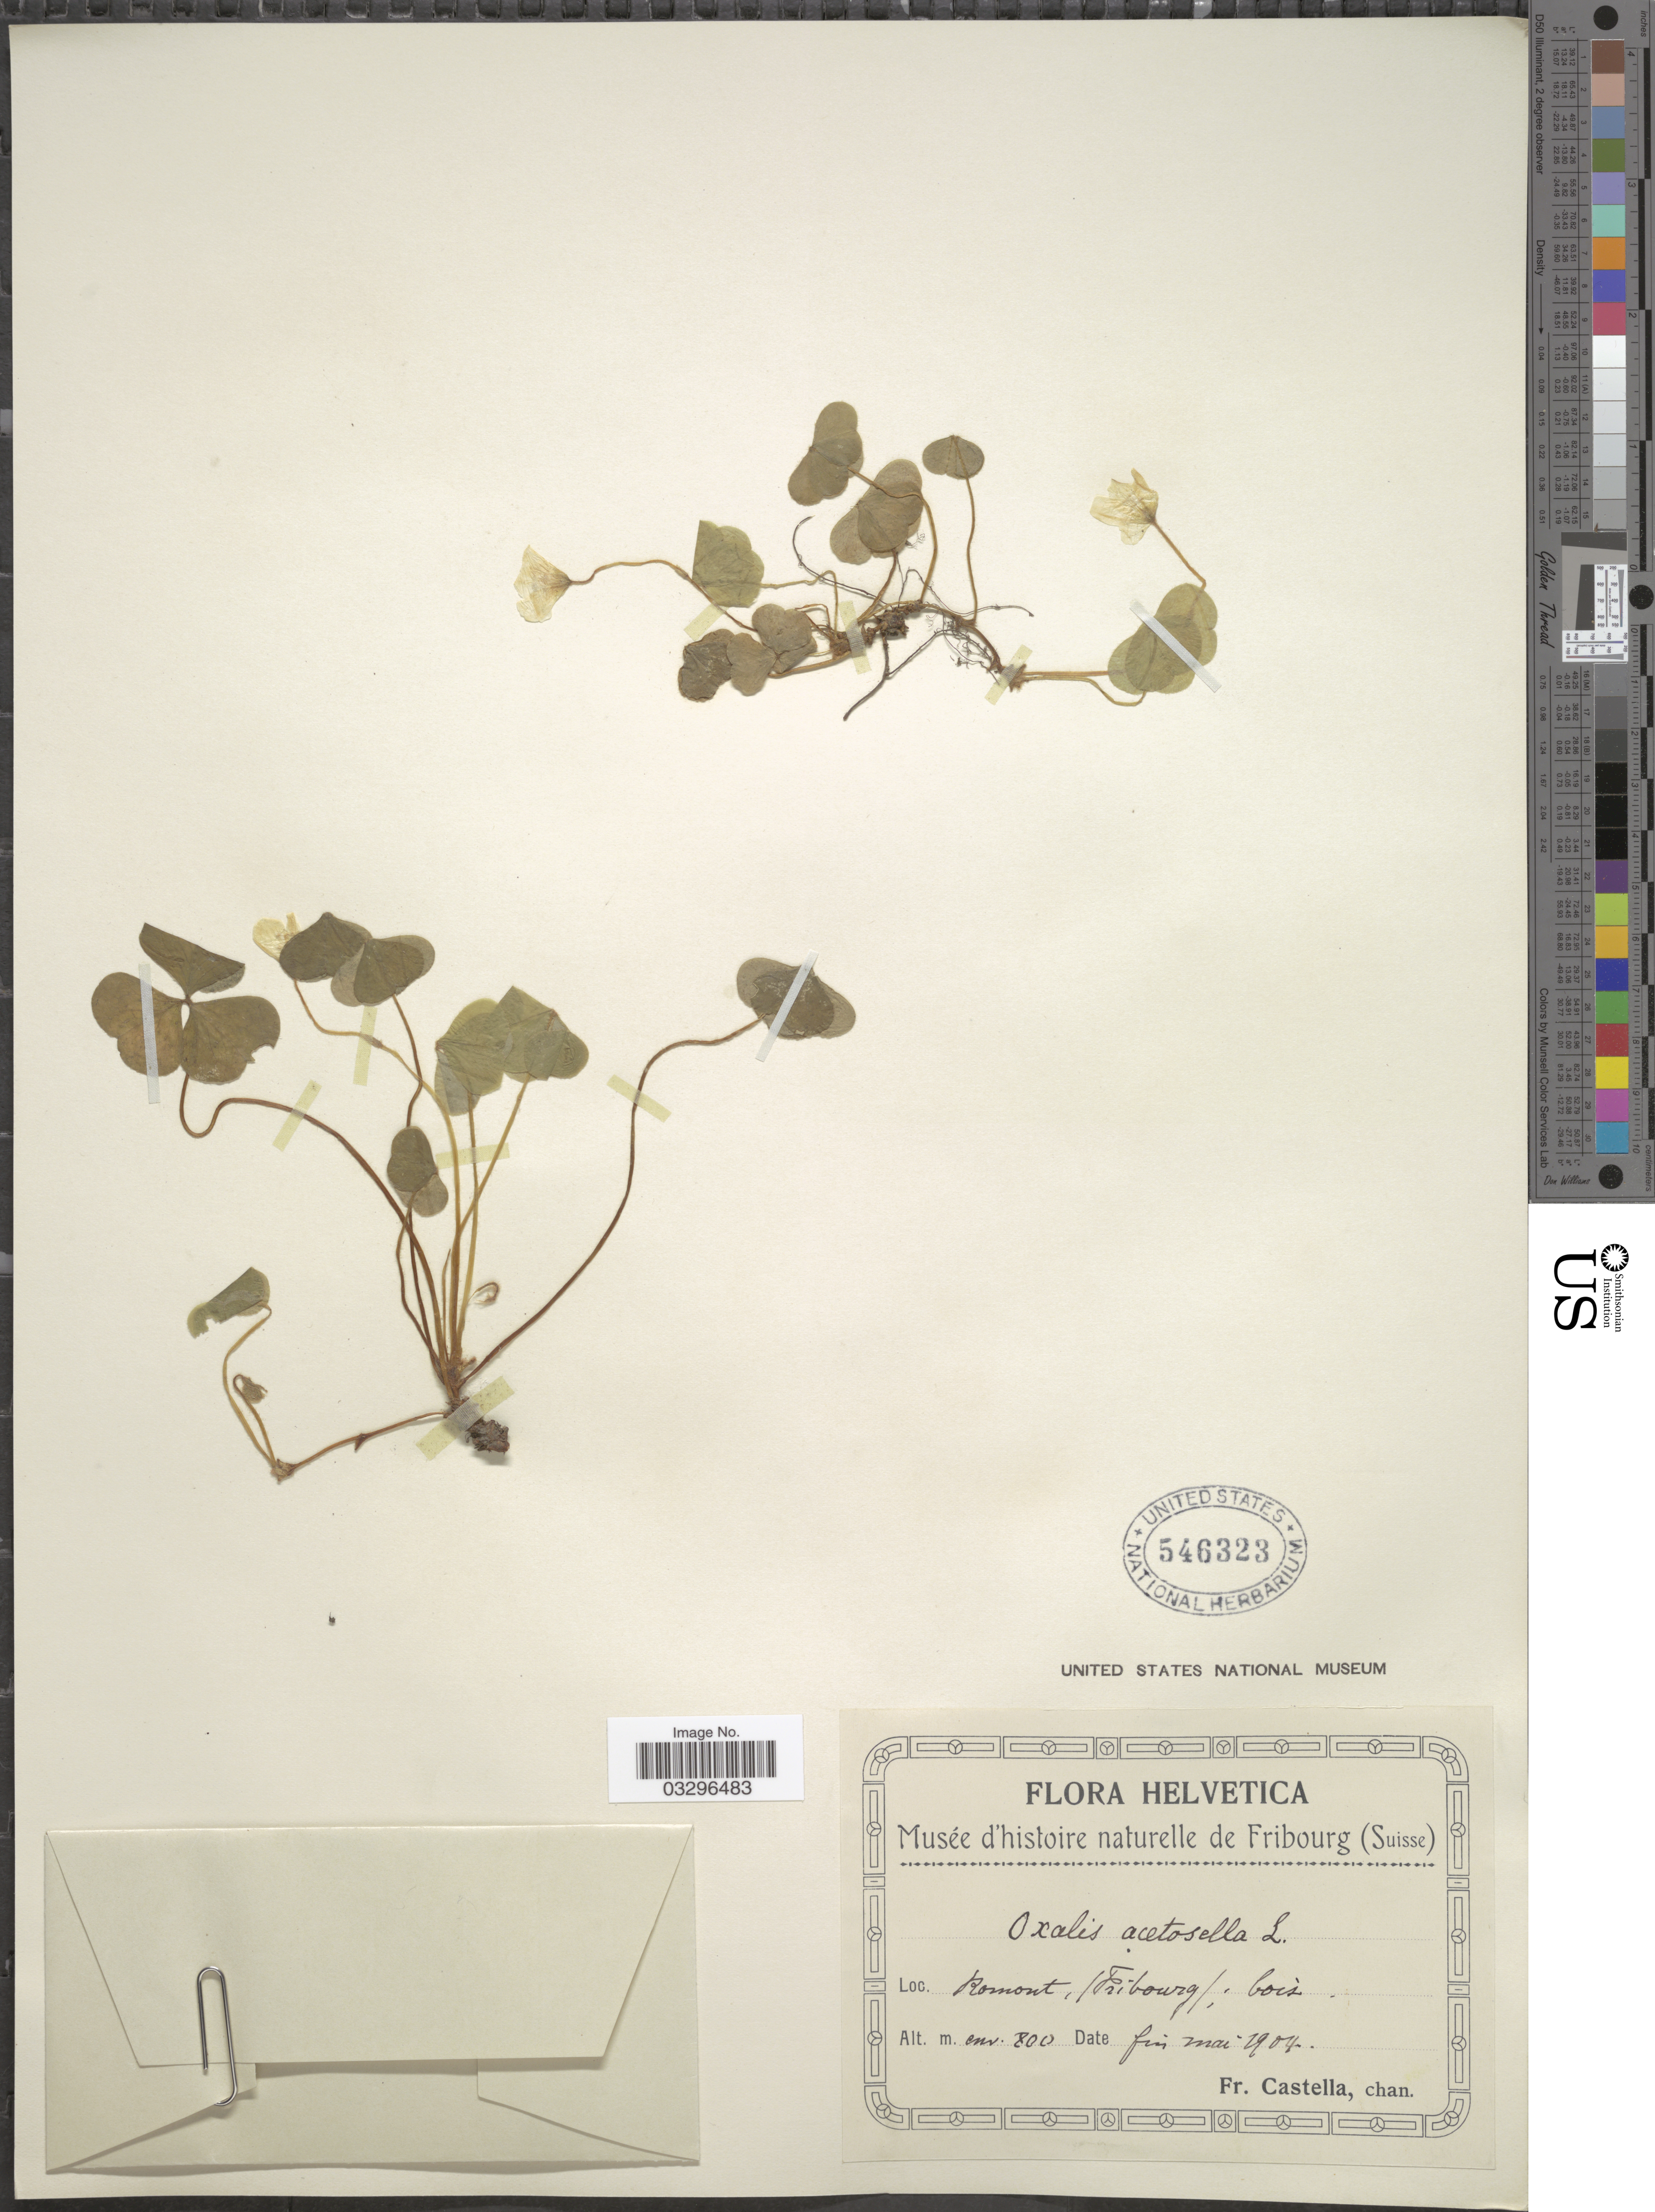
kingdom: Plantae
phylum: Tracheophyta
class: Magnoliopsida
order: Oxalidales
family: Oxalidaceae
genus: Oxalis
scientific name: Oxalis acetosella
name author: L.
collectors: Fr. Castella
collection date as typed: fin mai 1904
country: Switzerland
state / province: Fribourg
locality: Romont.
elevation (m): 800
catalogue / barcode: US 546323